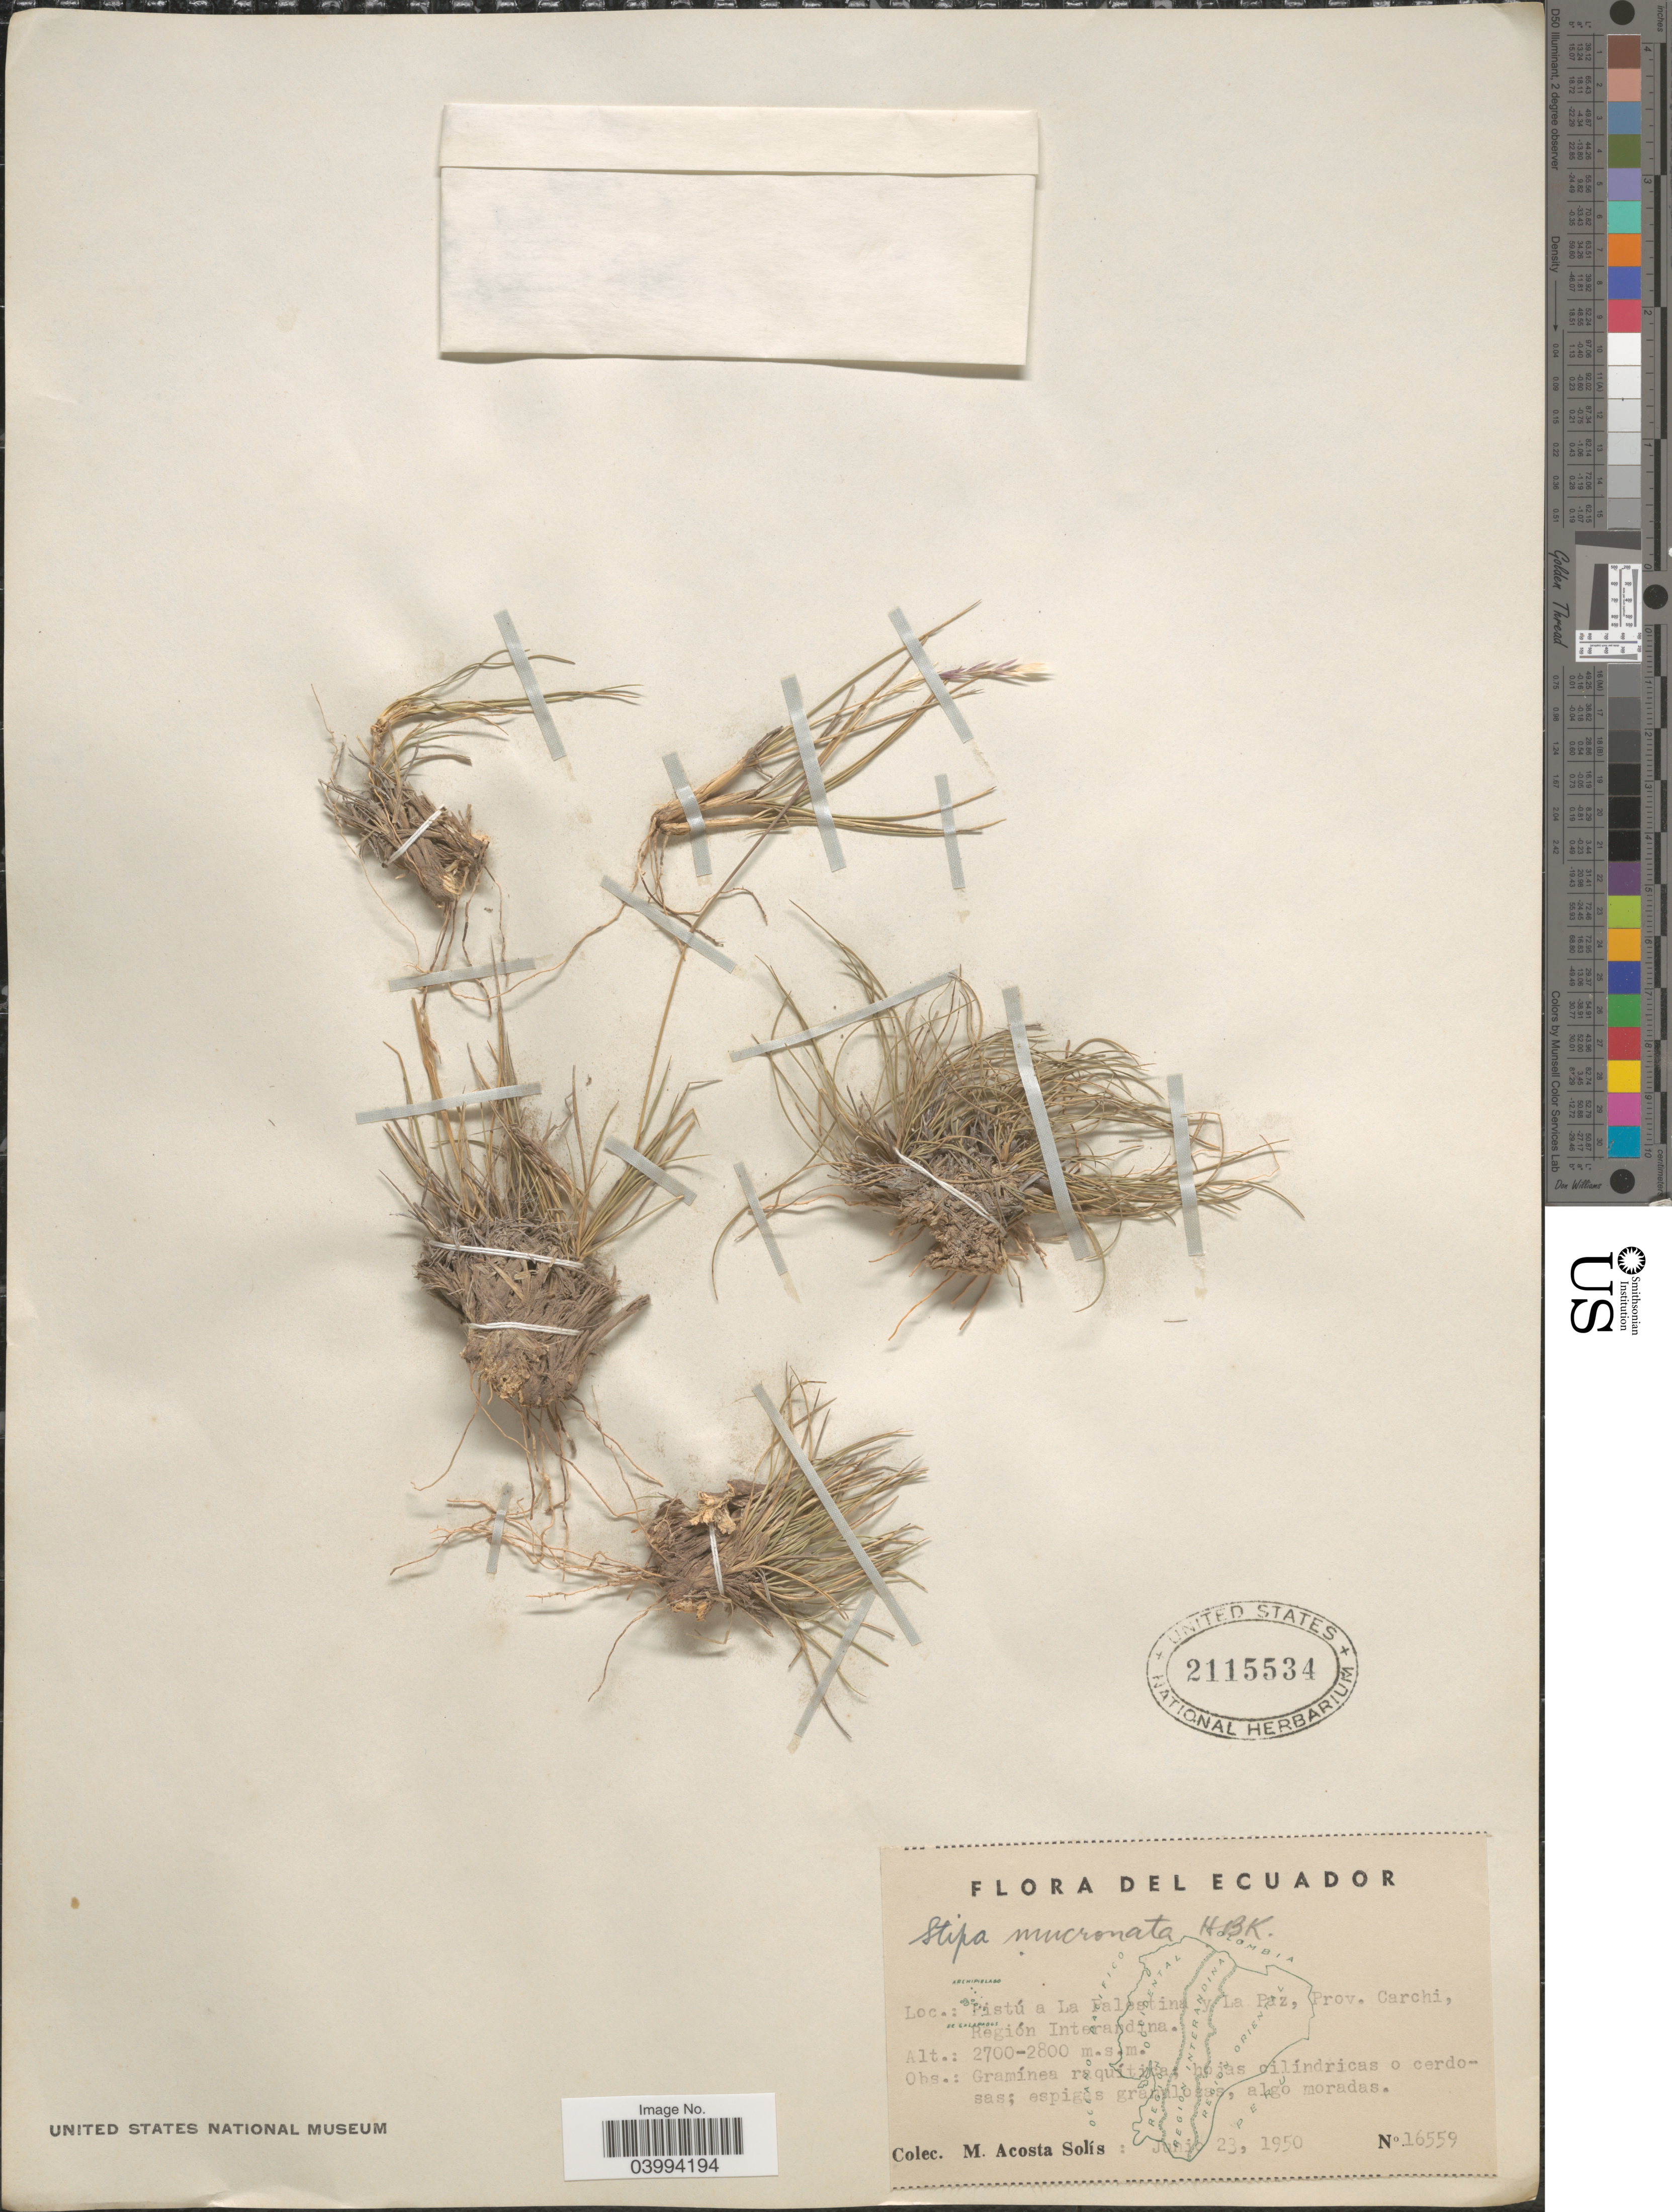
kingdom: Plantae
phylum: Tracheophyta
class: Liliopsida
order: Poales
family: Poaceae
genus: Nassella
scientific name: Nassella mucronata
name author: (Kunth) R.W. Pohl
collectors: M. Acosta Solis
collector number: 16559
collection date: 1950-06-23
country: Ecuador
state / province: Carchi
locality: Pistú a La Palestina y La Paz, Región Interandina.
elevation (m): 2700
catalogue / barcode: US 2115534